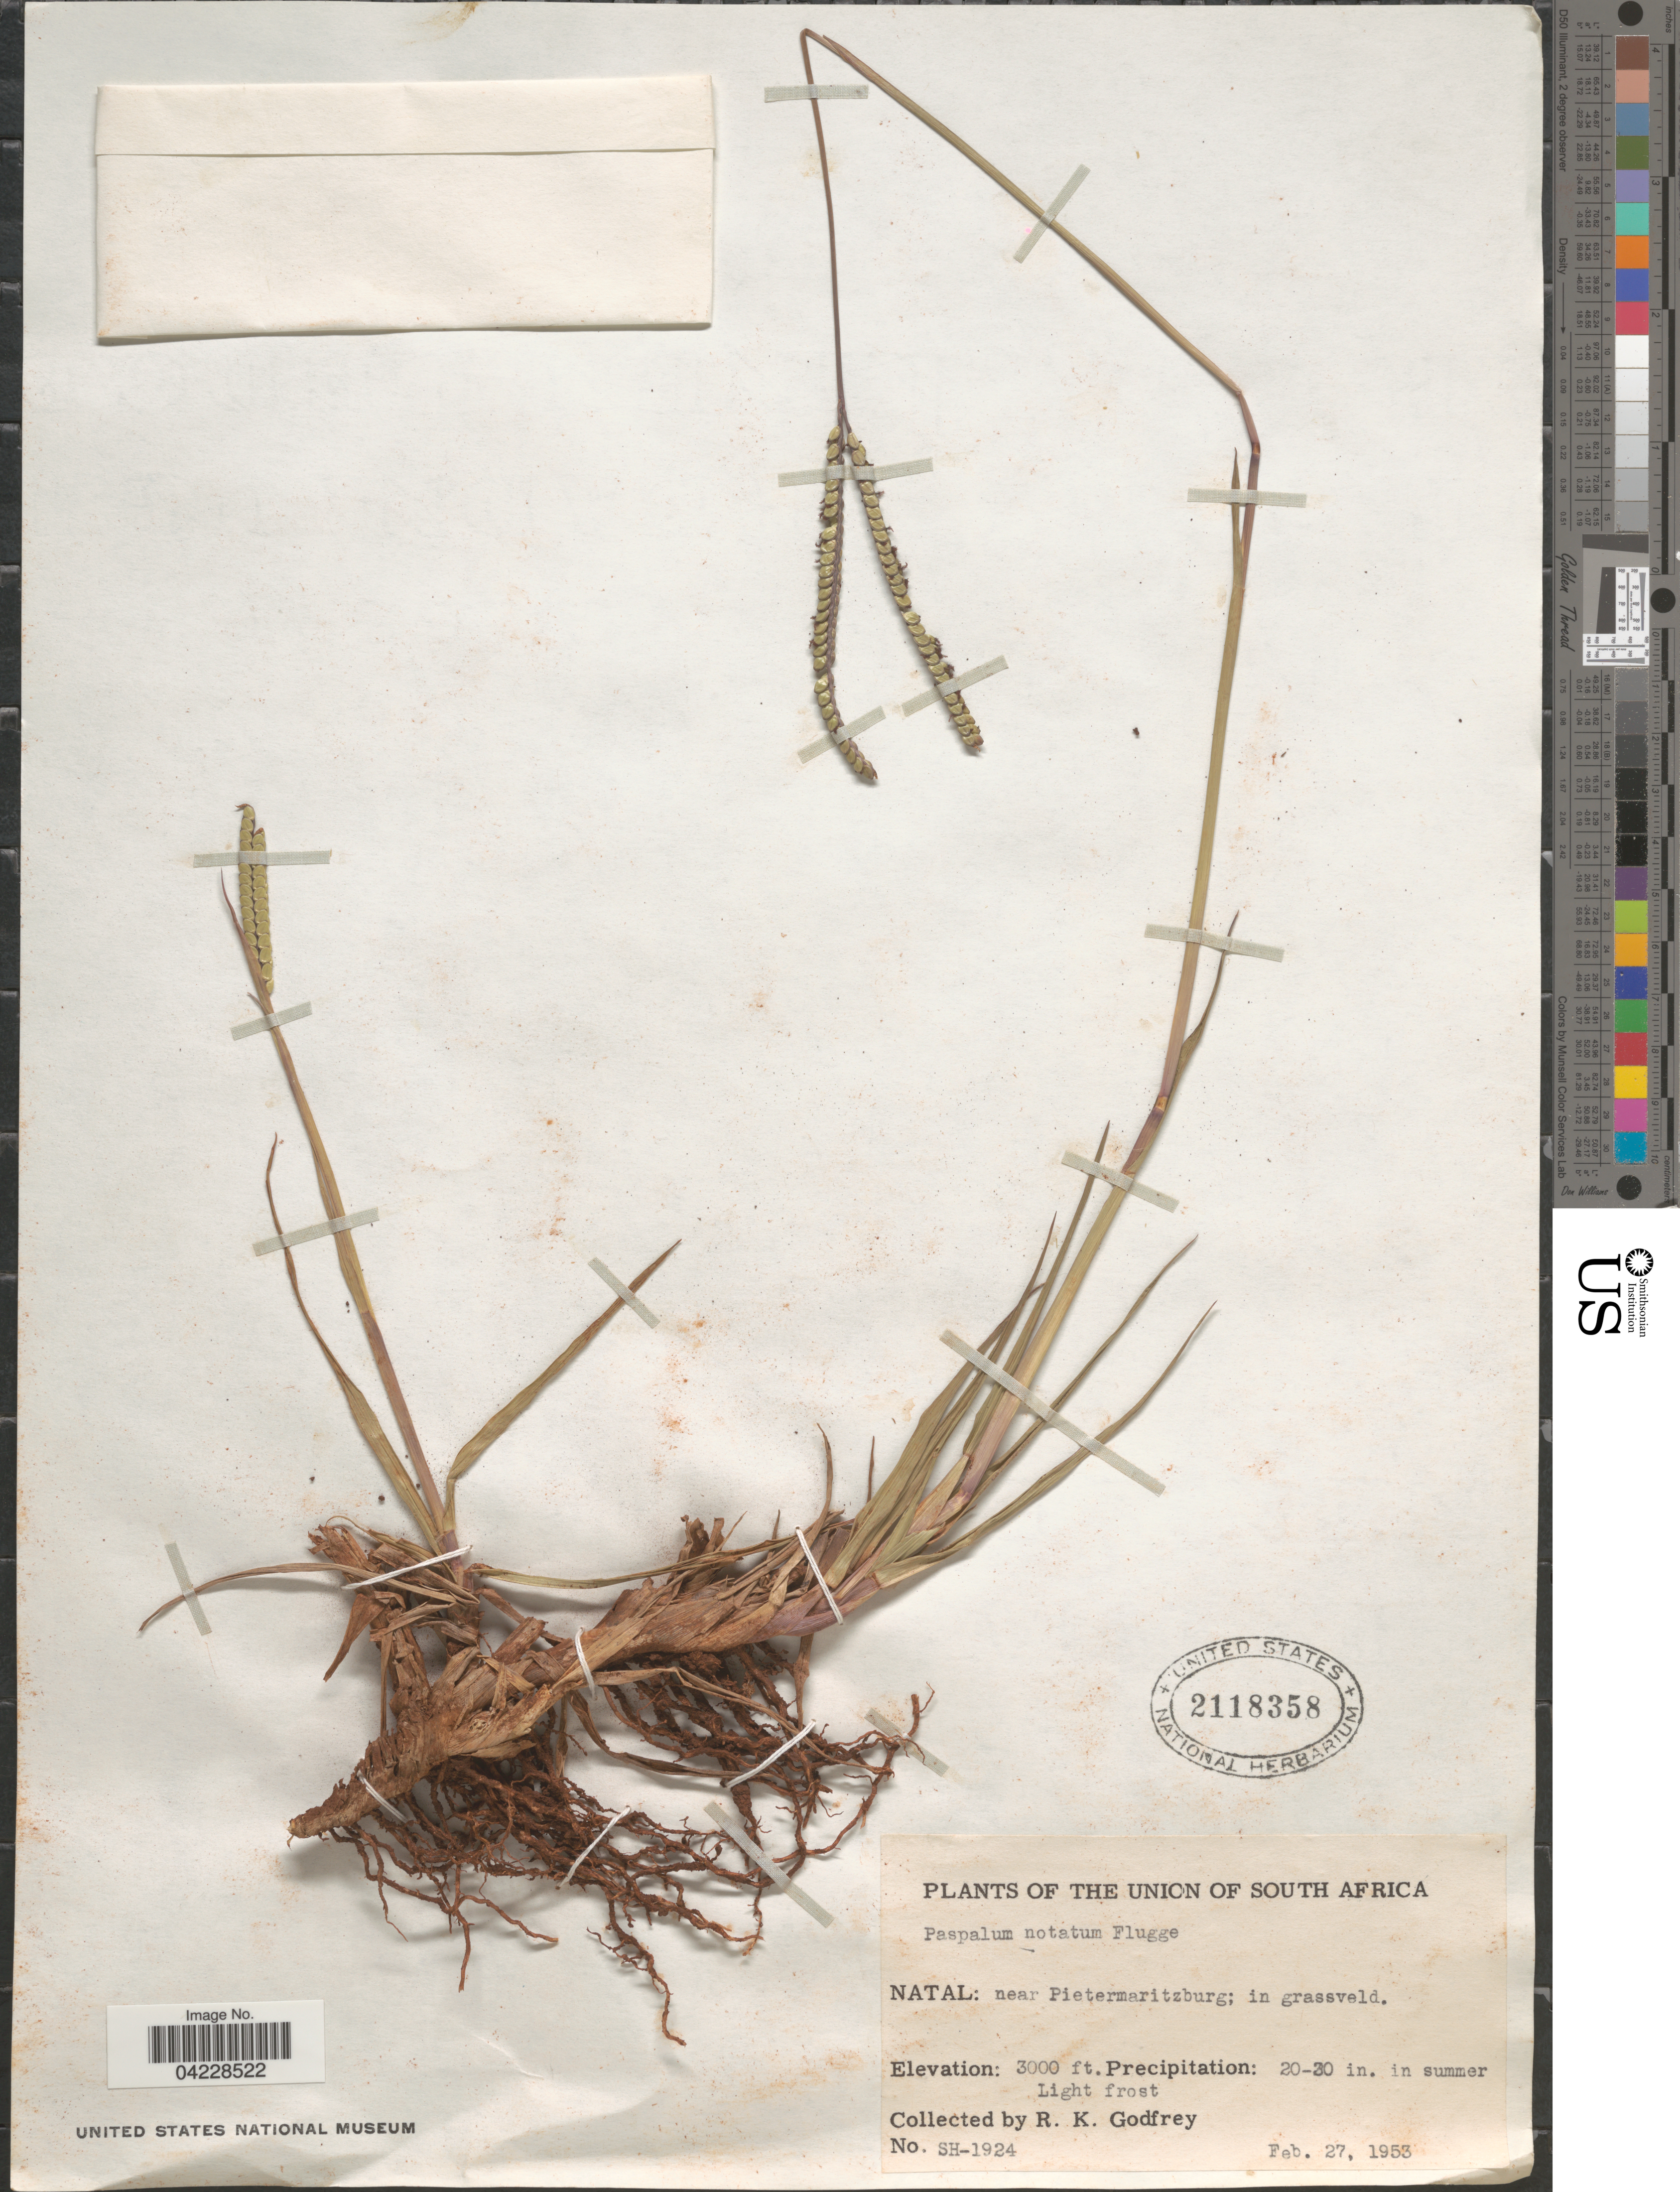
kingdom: Plantae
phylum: Tracheophyta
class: Liliopsida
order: Poales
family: Poaceae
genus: Paspalum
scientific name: Paspalum notatum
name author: Flüggé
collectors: R. K. Godfrey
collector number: SH-1924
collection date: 1953-02-27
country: South Africa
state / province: KwaZulu-Natal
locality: The Union of South Africa. Natal: near Pietermaritzburg.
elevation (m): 914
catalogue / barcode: US 2118358